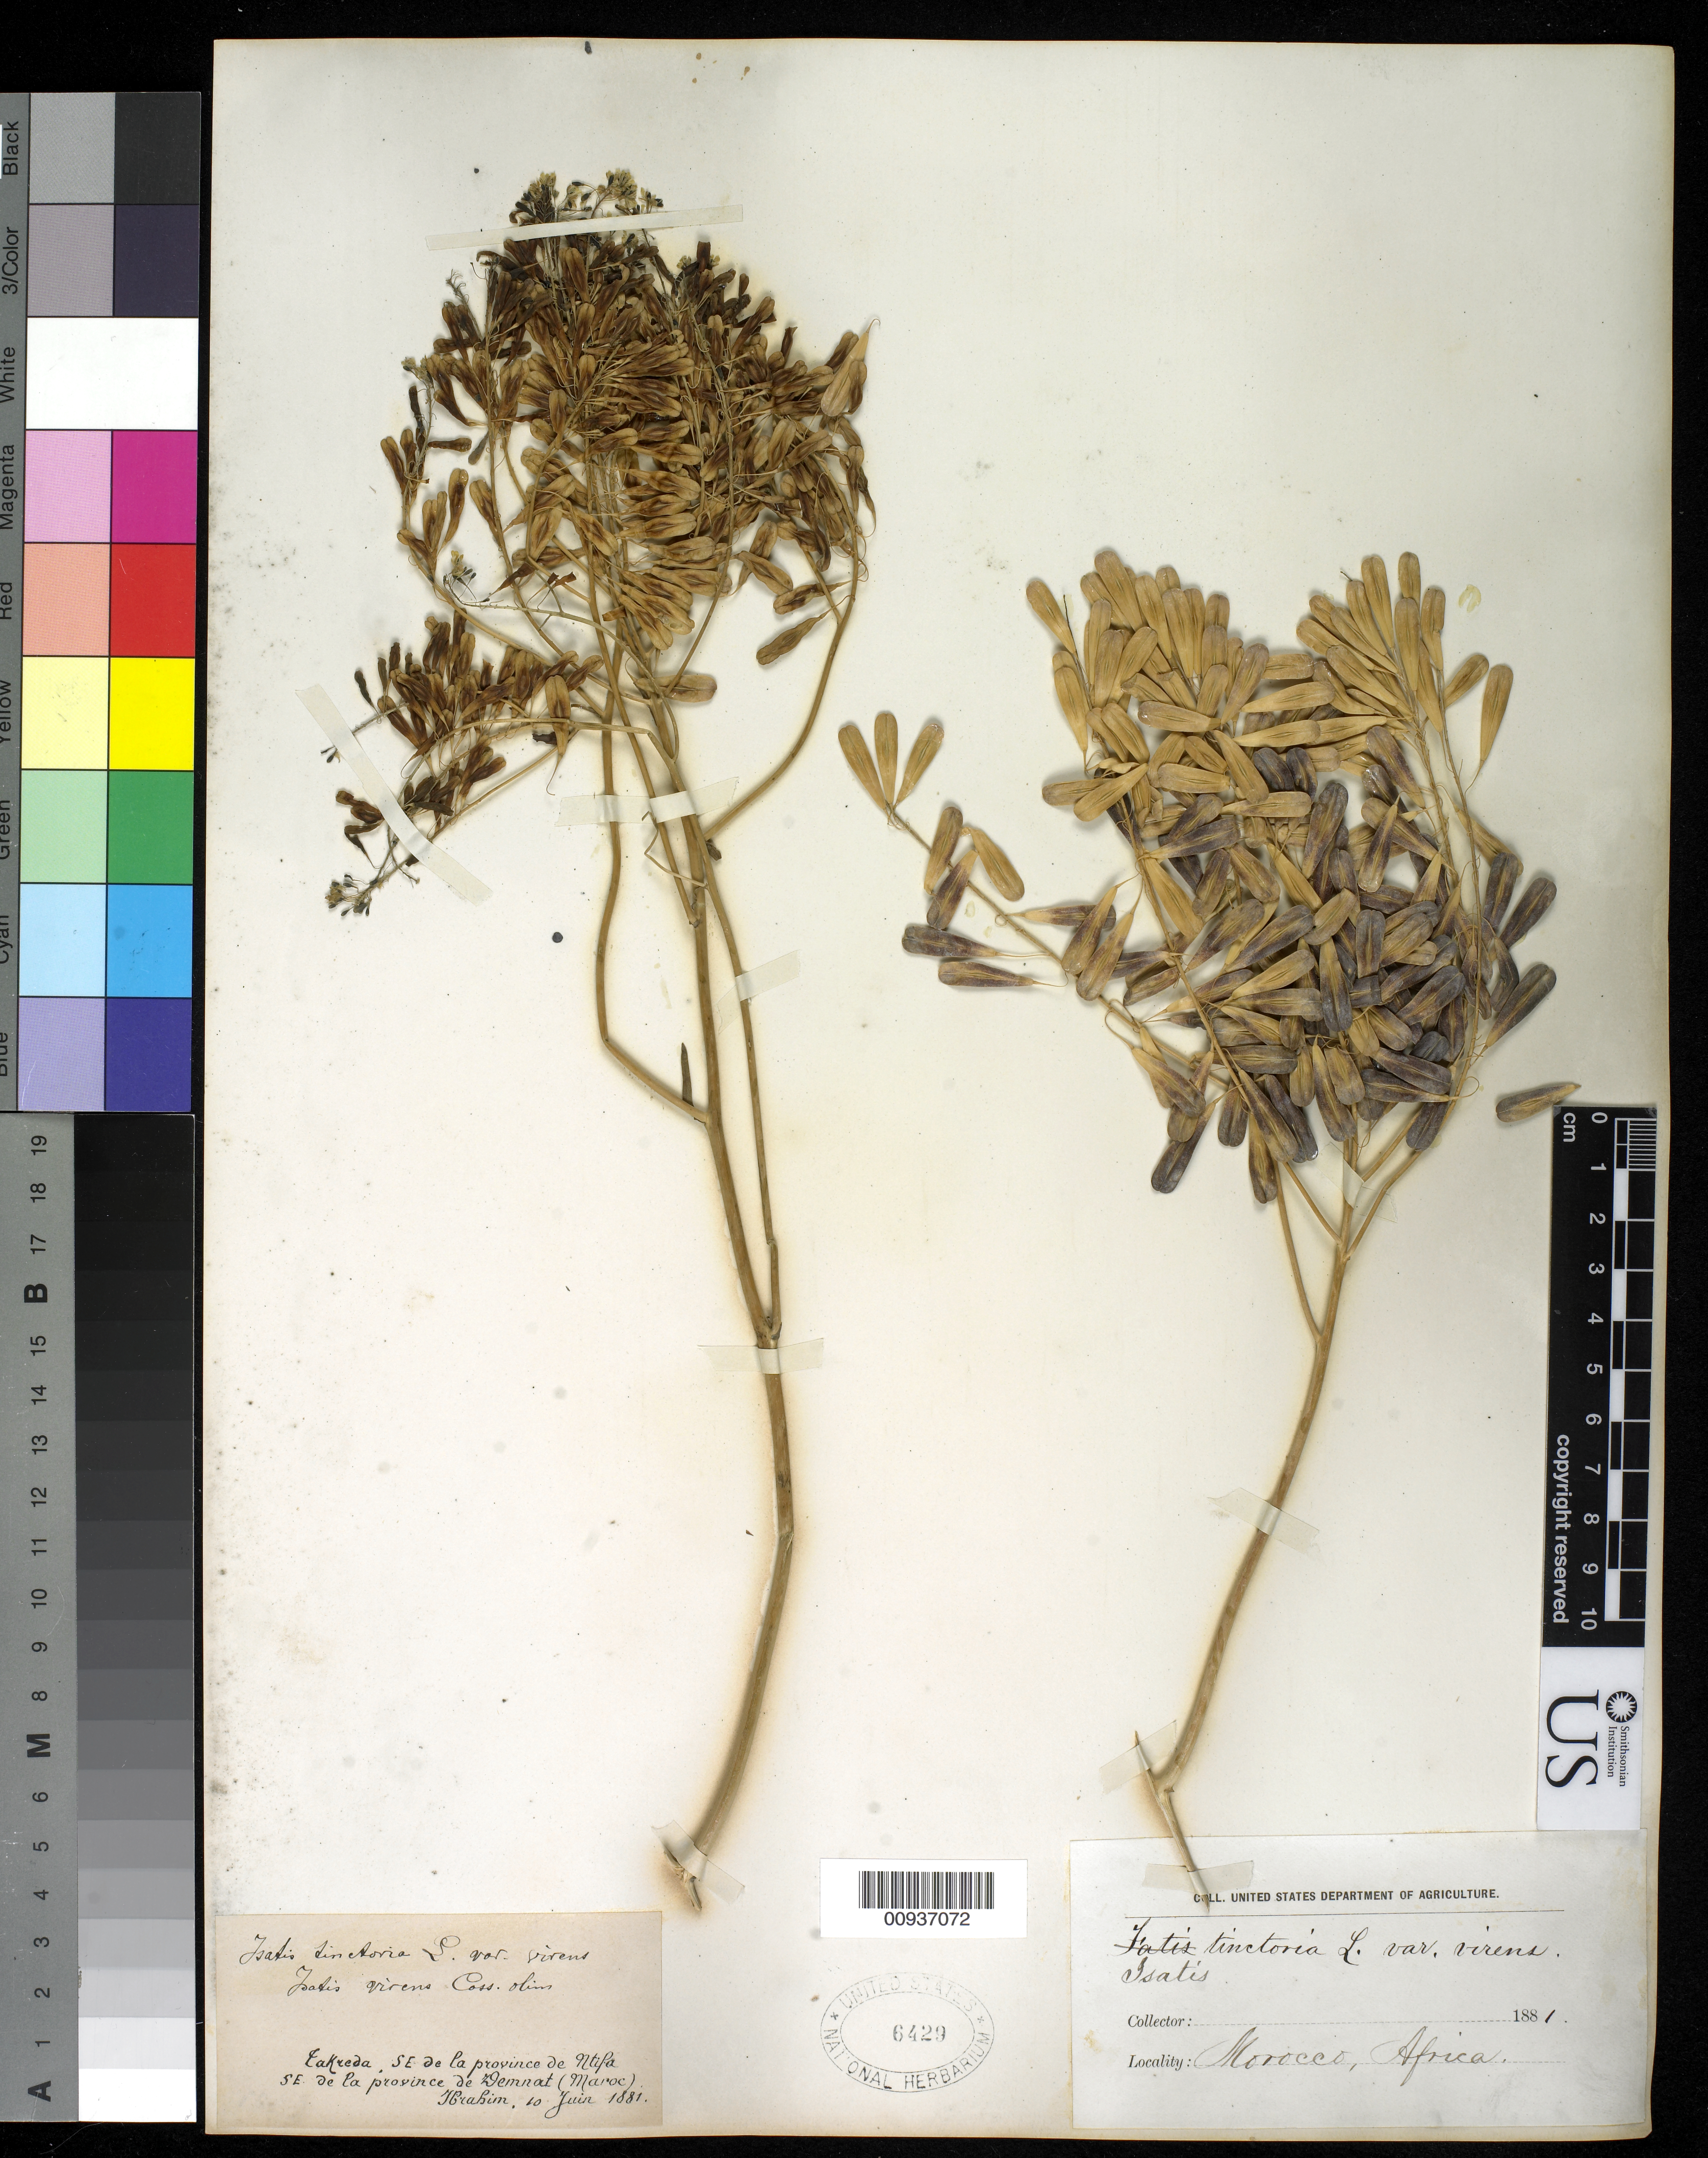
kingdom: Plantae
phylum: Tracheophyta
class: Magnoliopsida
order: Brassicales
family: Brassicaceae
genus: Isatis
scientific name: Isatis tinctoria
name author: L.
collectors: -. Hrakim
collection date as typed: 10 Jun 1881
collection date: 1881-06-10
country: Morocco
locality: Eakreda, SE de la province de Ntifa SE de la province de Demnat.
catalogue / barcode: US 6429